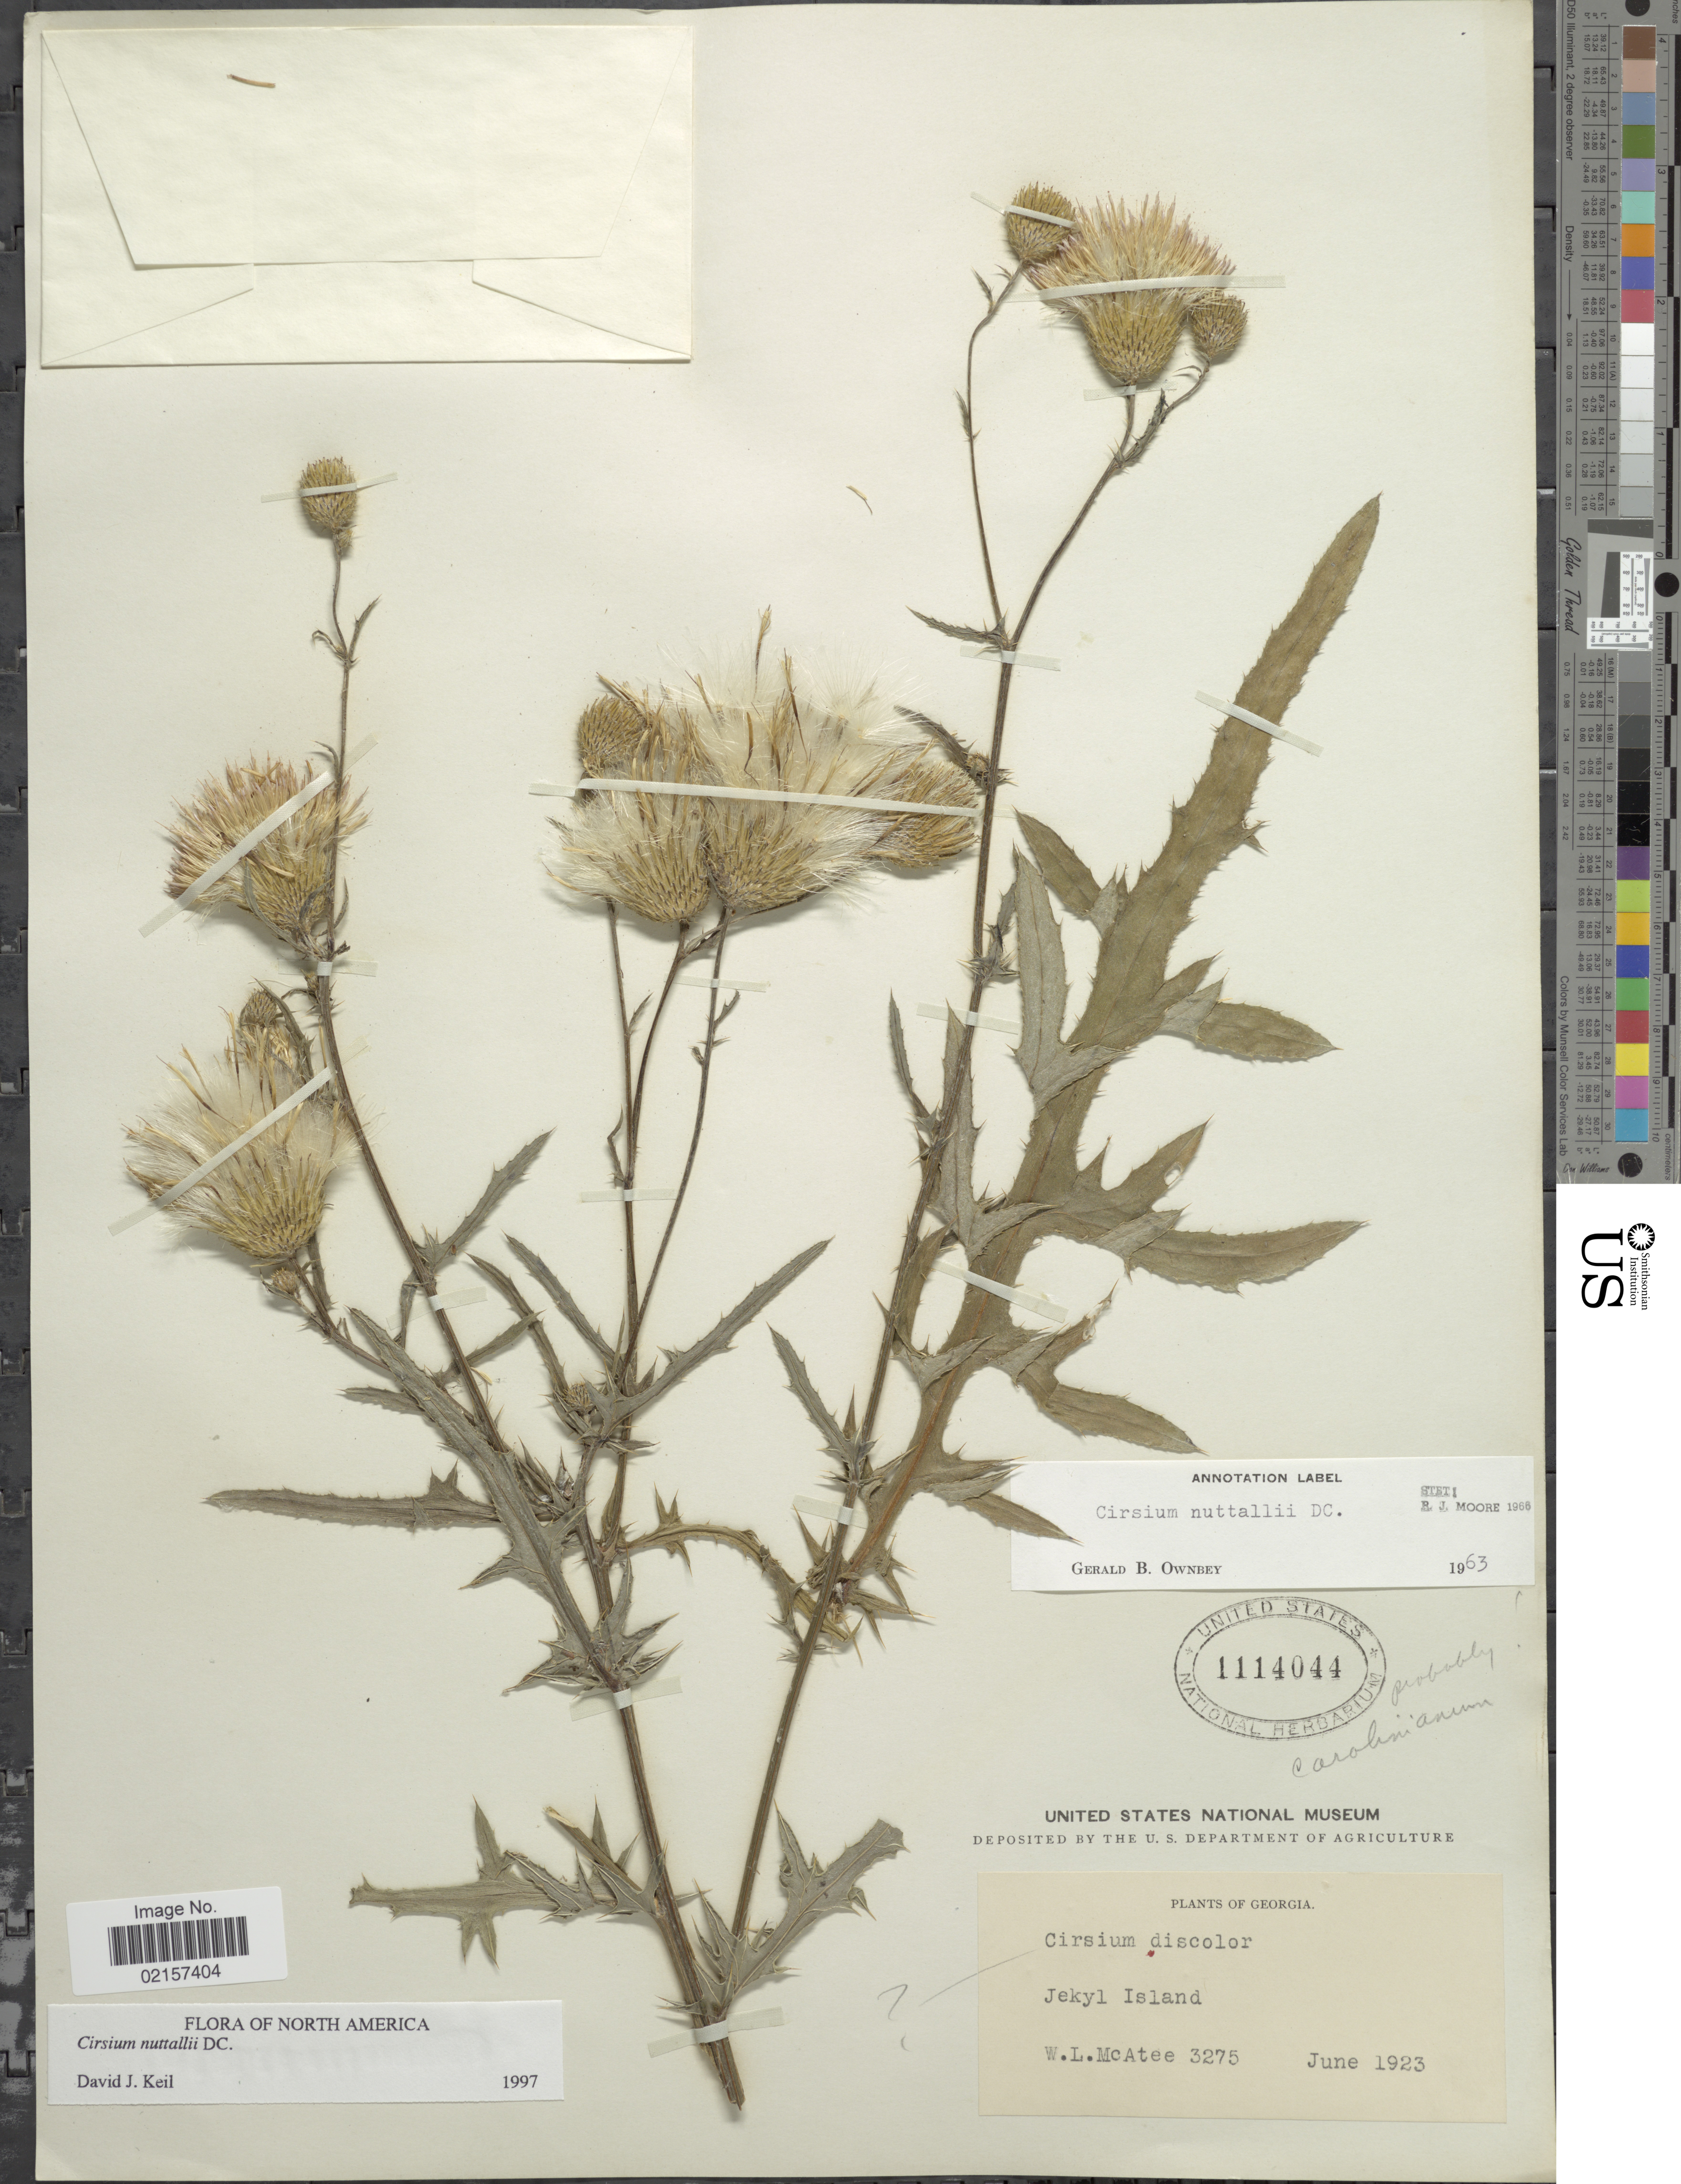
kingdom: Plantae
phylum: Tracheophyta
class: Magnoliopsida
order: Asterales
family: Asteraceae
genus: Cirsium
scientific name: Cirsium nuttali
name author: DC.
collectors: W. McAtee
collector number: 3275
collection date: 1923-06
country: United States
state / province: Georgia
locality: Jekyl Island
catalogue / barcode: US 1114044